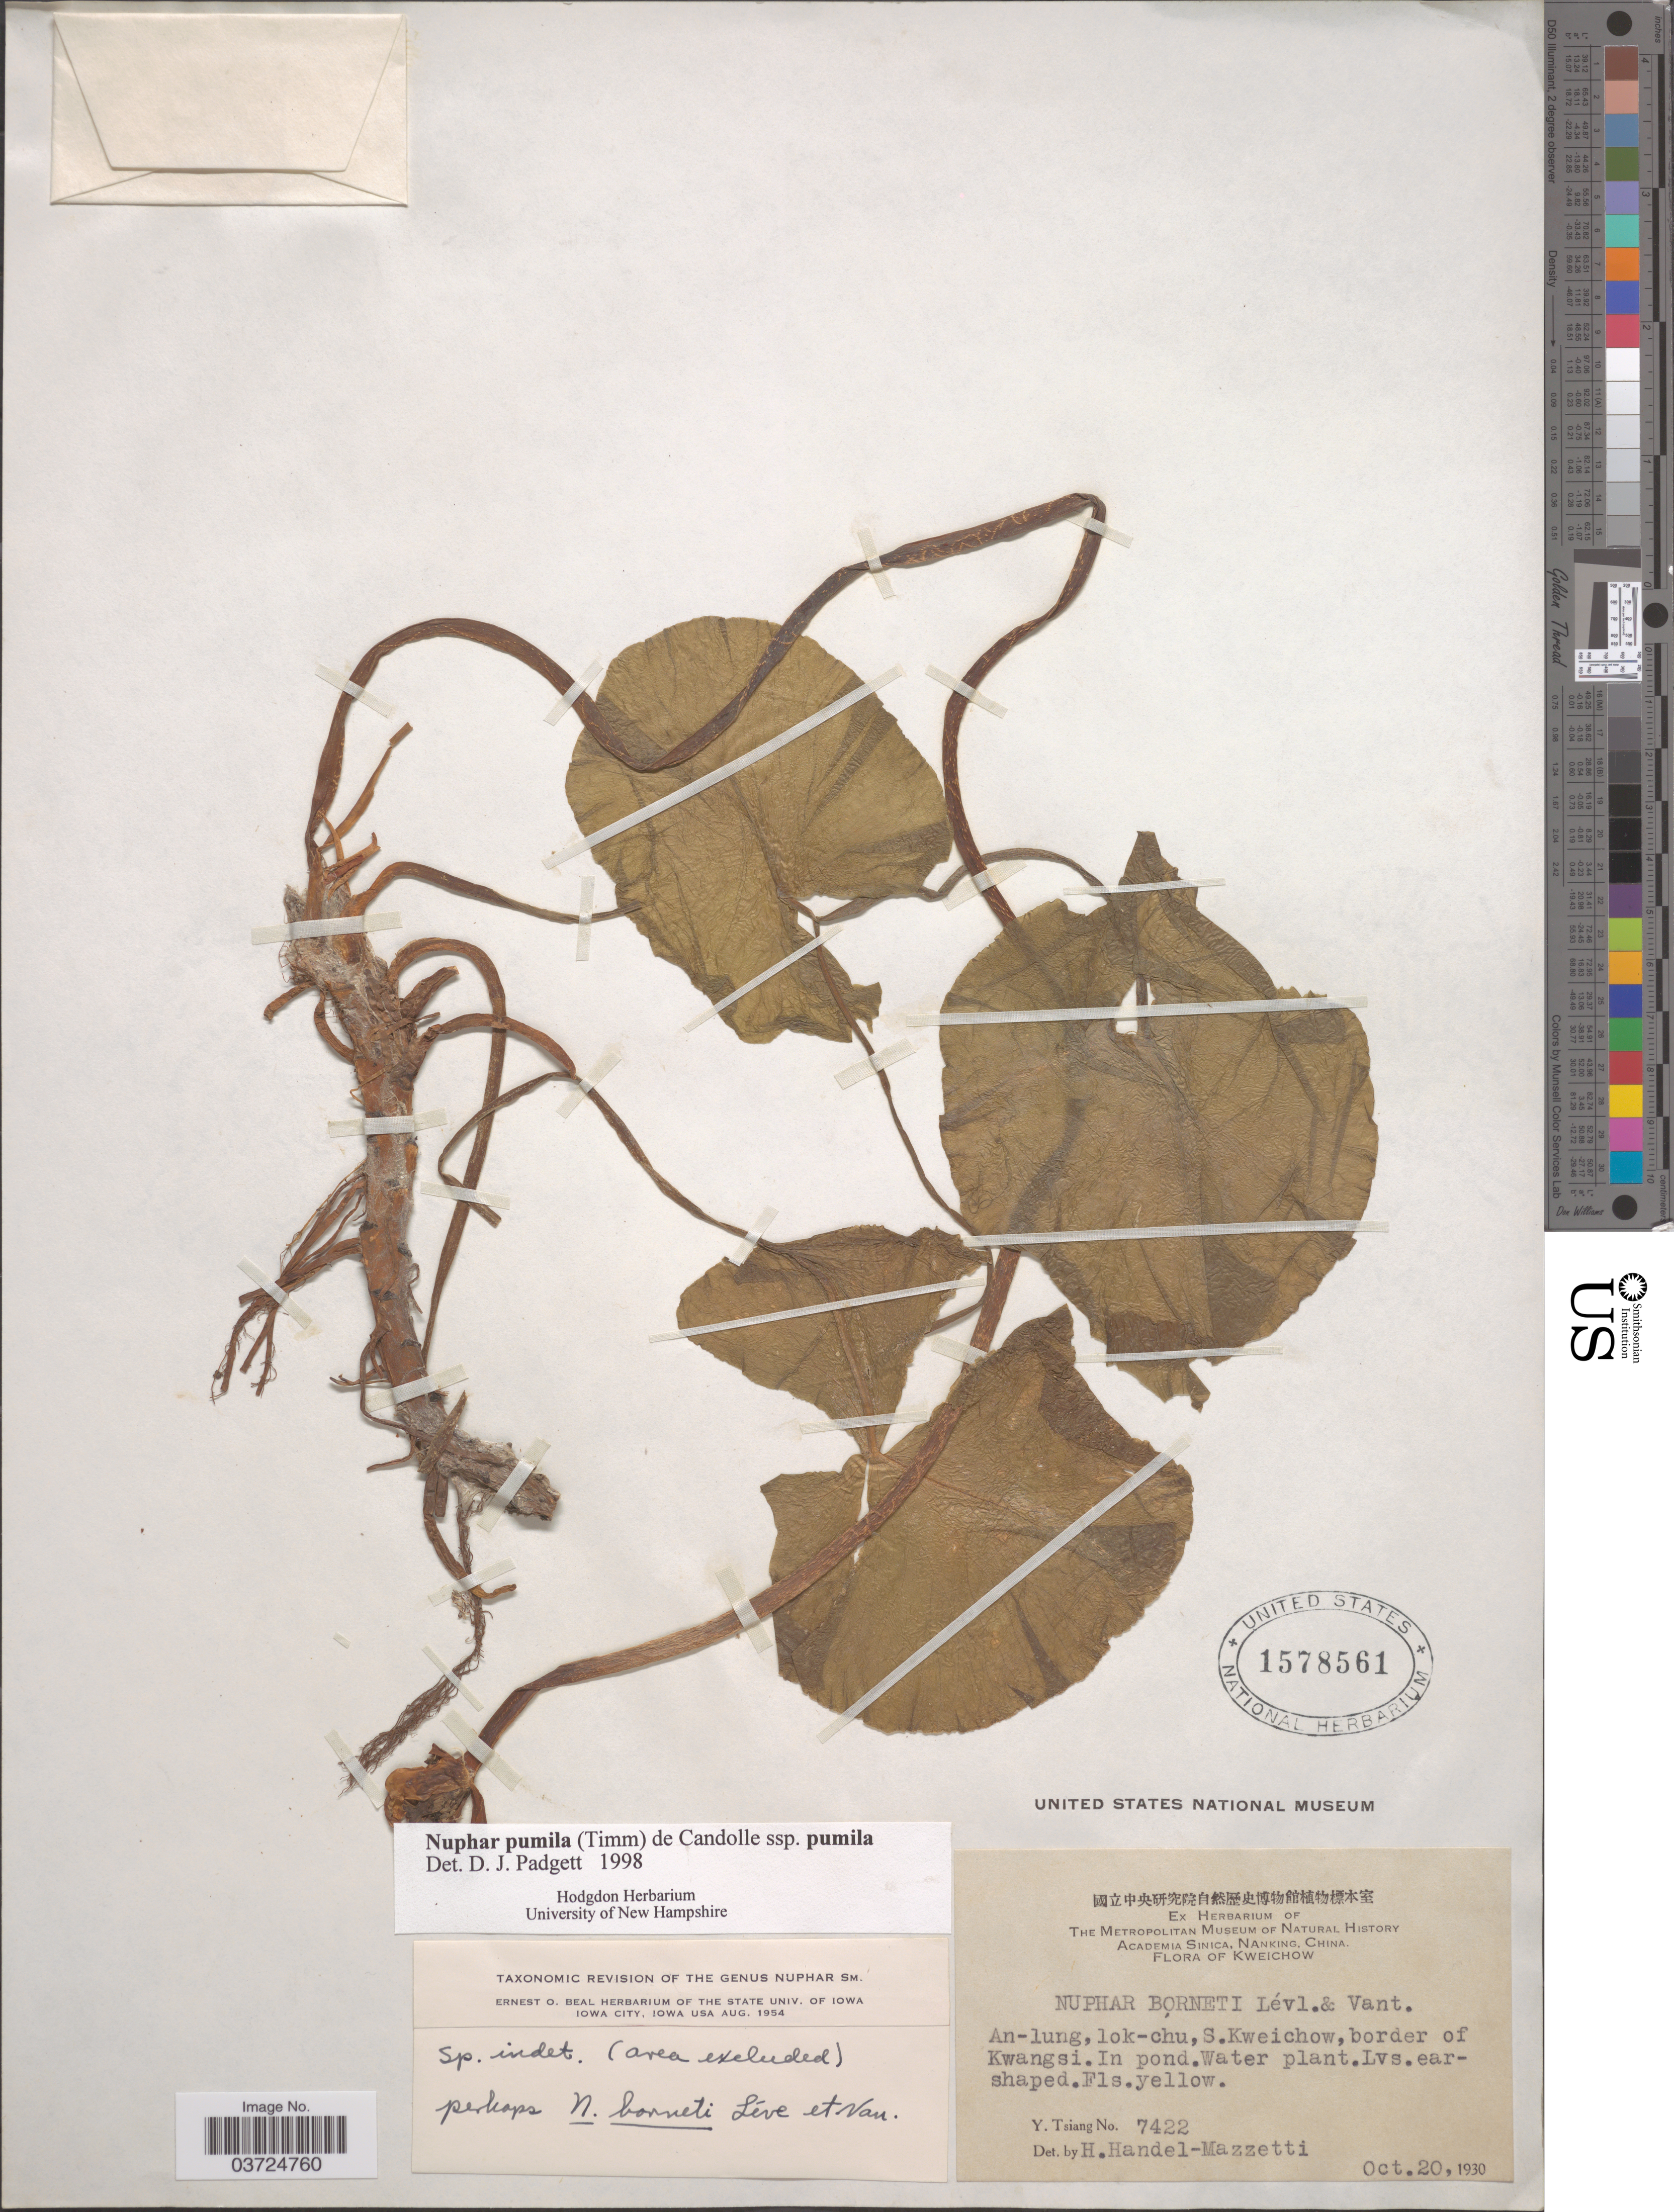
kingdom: Plantae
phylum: Tracheophyta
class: Magnoliopsida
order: Nymphaeales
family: Nymphaeaceae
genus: Nuphar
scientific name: Nuphar pumila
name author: (Timm) DC.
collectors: Y. Tsiang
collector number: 7422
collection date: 1930-10-20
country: China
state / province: Guizhou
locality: Kweichow. An-lung, lok-chu, S. Kweichow, border of Kwangsi.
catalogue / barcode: US 1578561